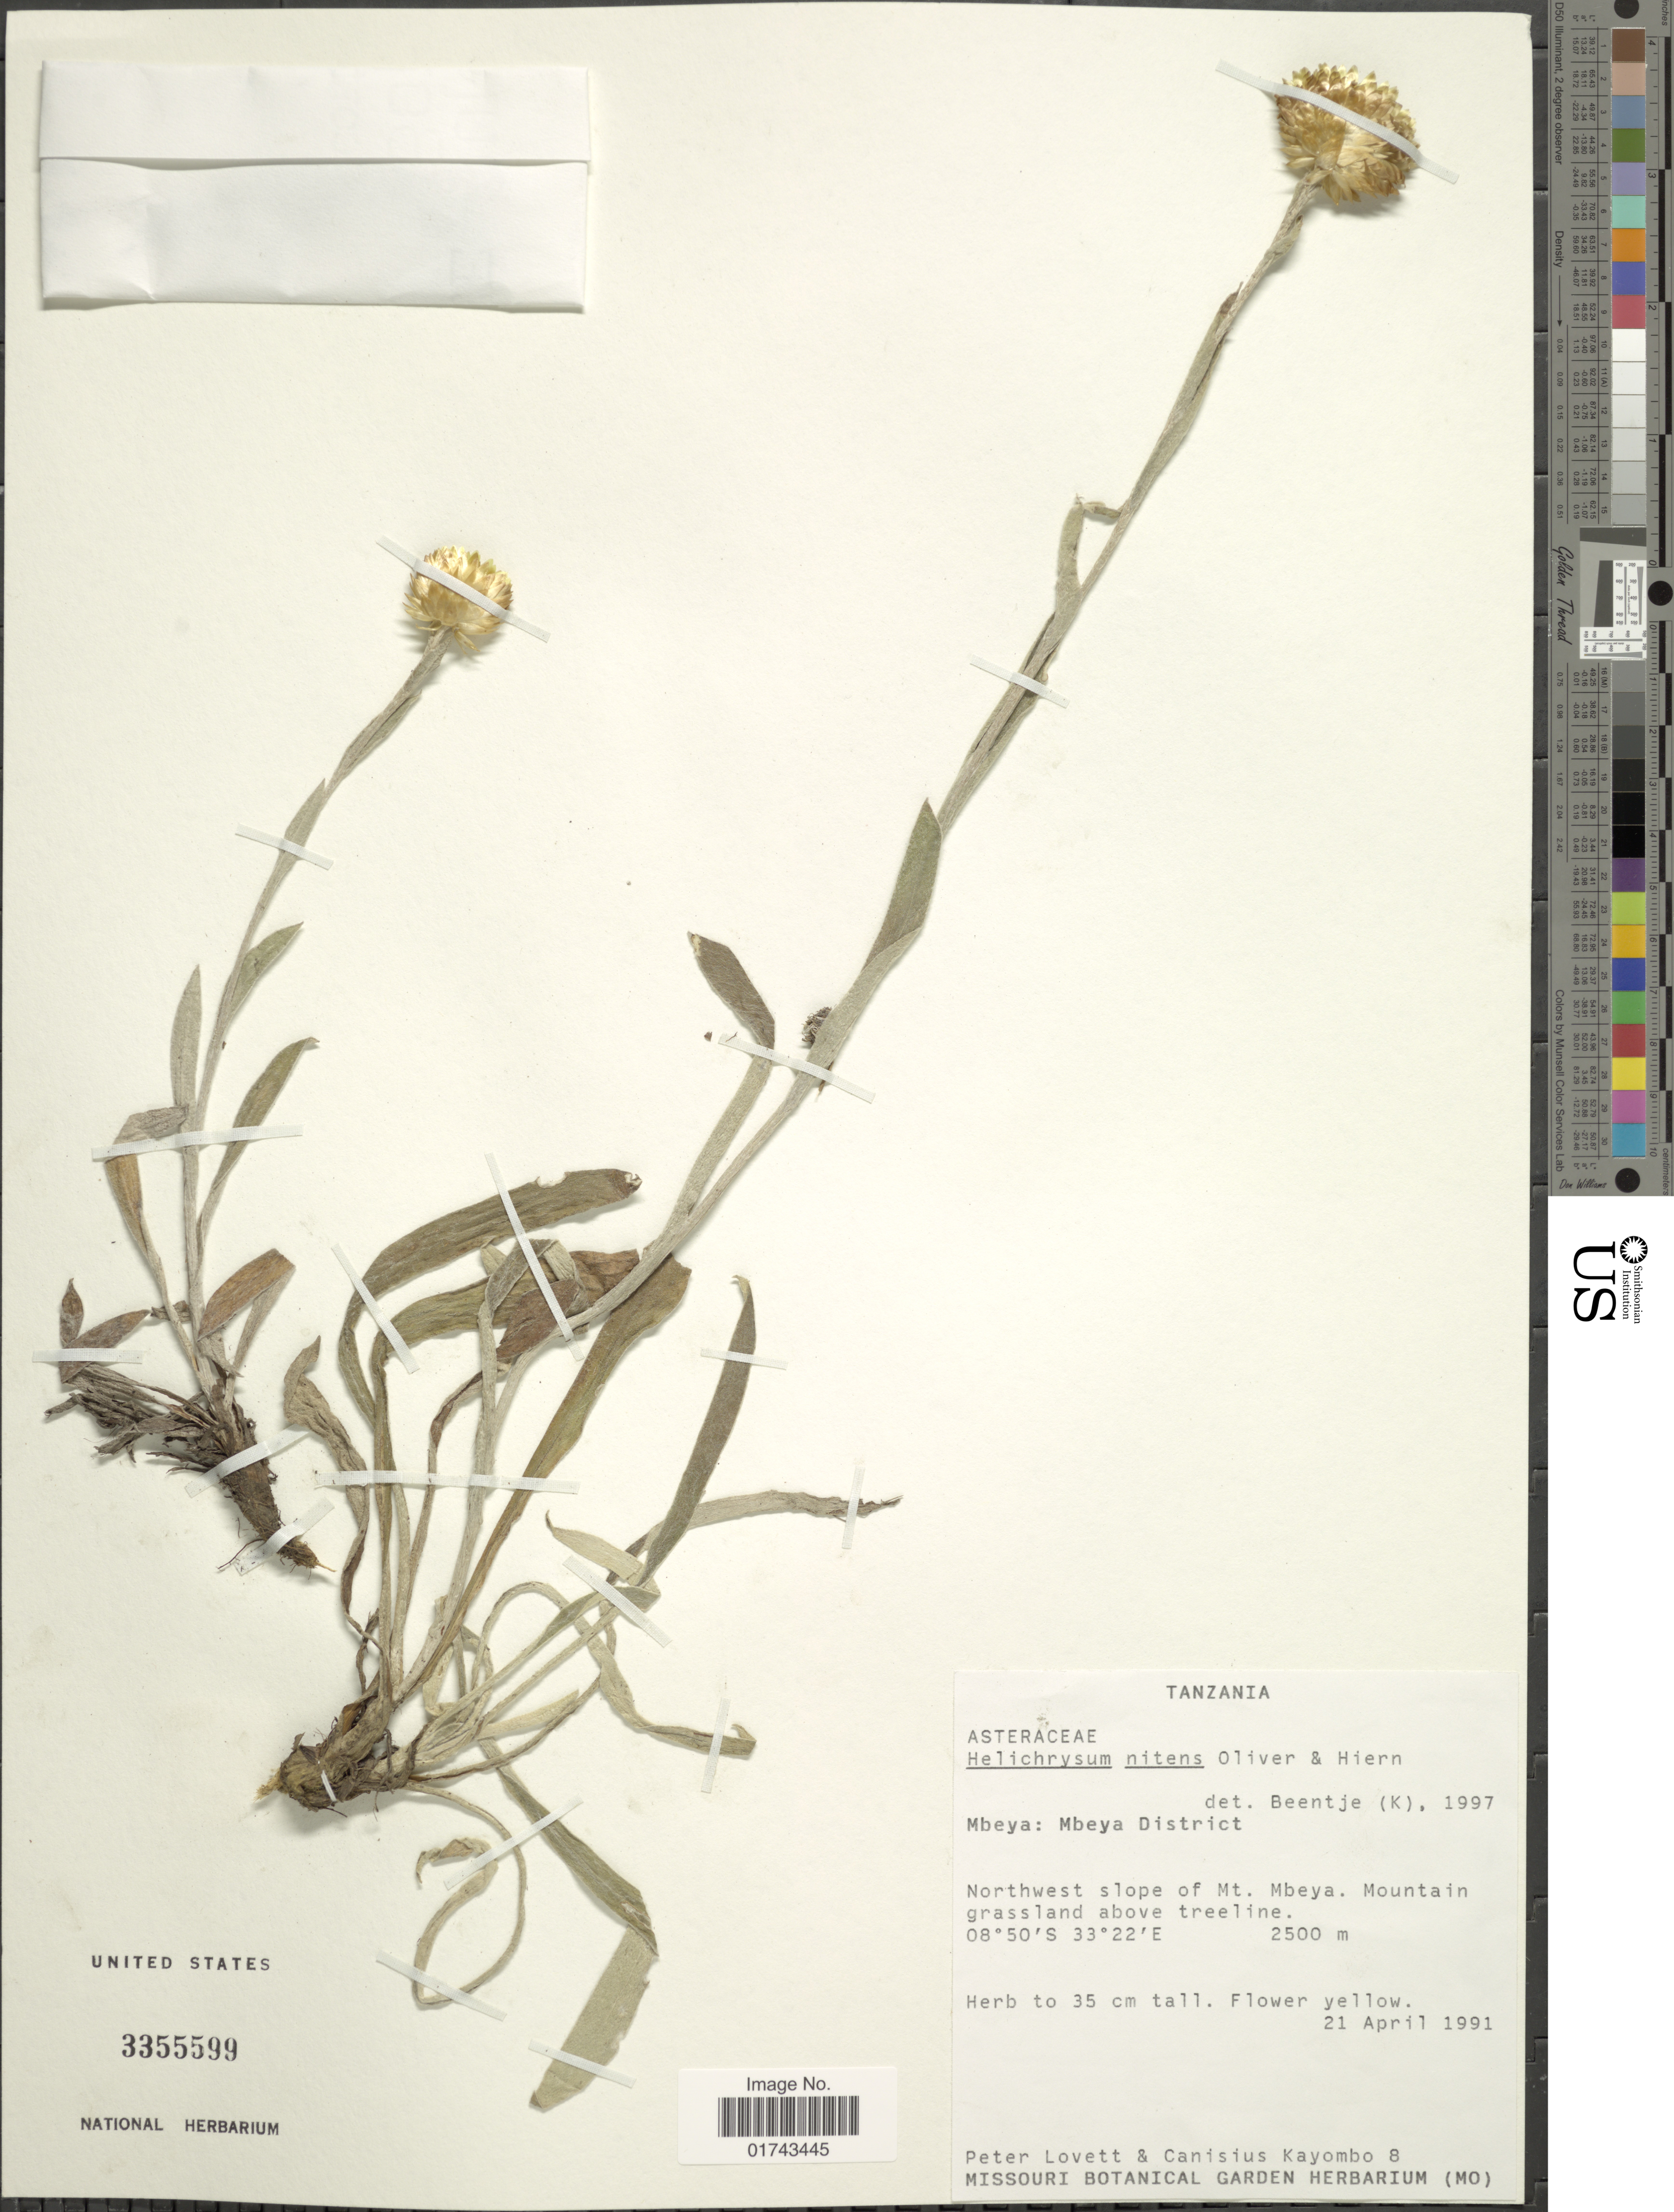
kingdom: Plantae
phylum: Tracheophyta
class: Magnoliopsida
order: Asterales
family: Asteraceae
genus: Helichrysum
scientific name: Helichrysum nitens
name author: Oliv. & Hiern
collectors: P. Lovett & C. J. Kayombo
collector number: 8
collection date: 1991-04-21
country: Tanzania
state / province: Mbeya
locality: Mbeya: Mbeya District, Northwest slope of Mt. Mbeya, Mountain grassland above treeline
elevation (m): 2500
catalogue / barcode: US 3355599